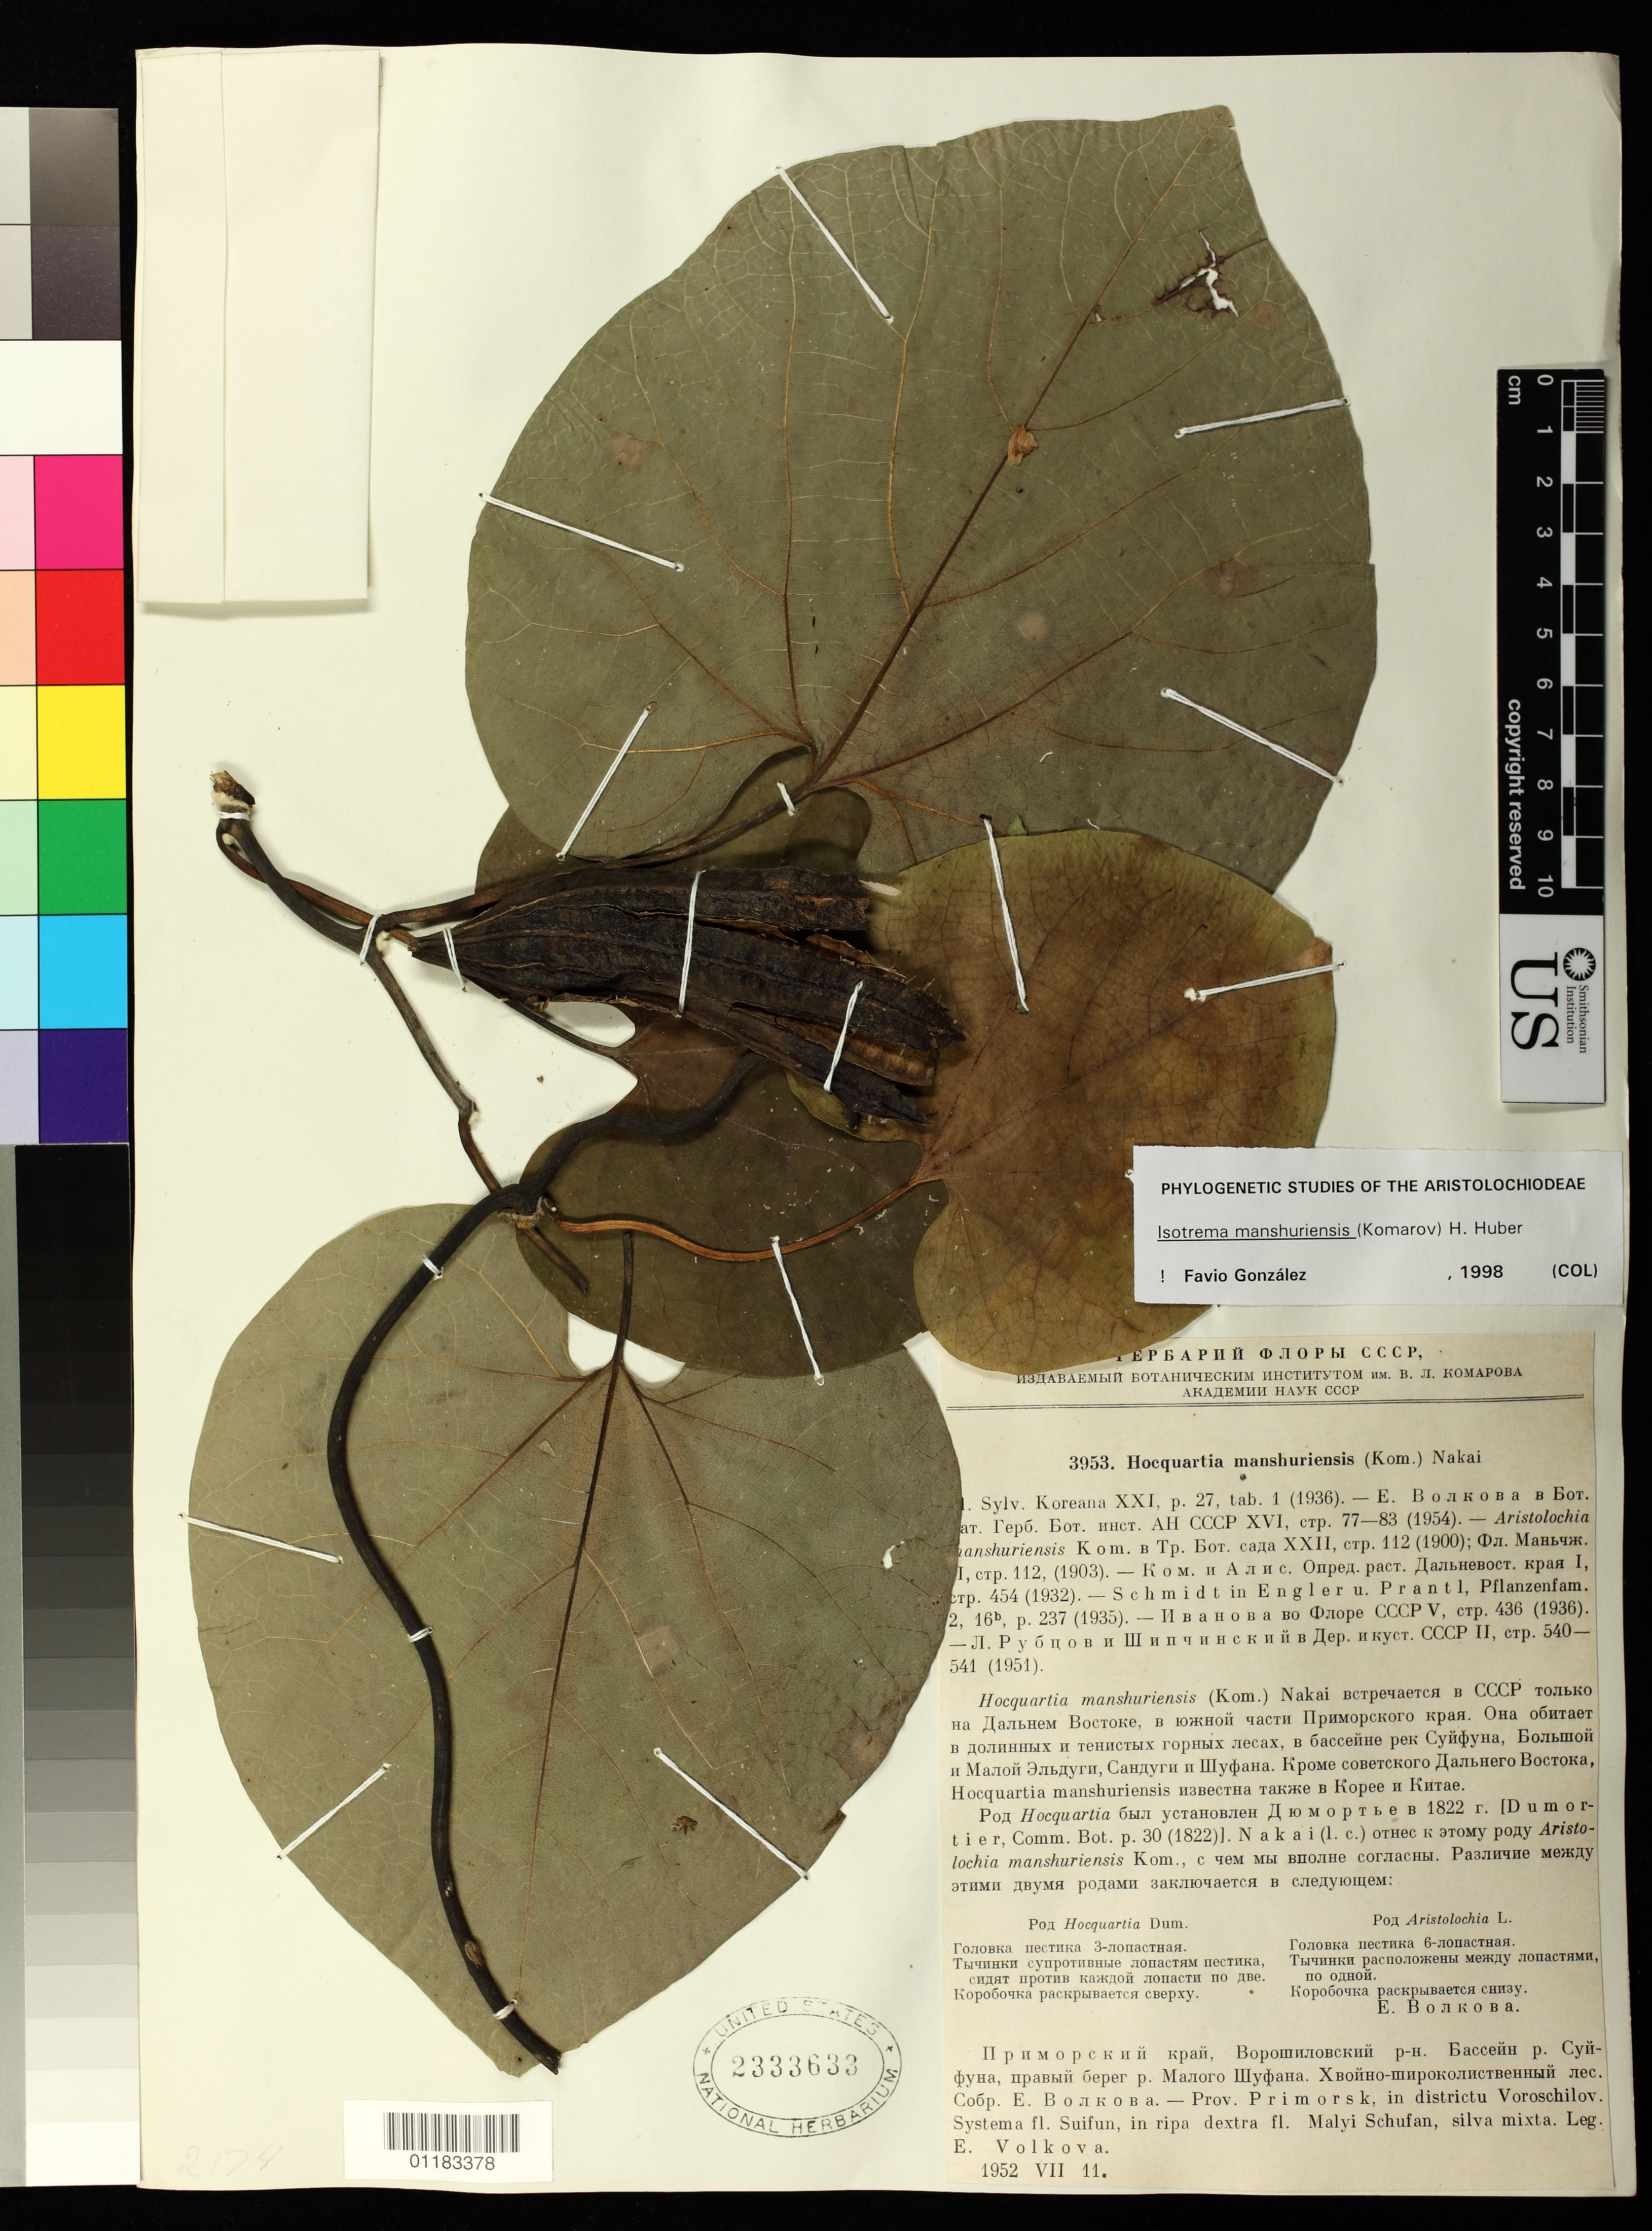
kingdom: Plantae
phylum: Tracheophyta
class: Magnoliopsida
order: Piperales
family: Aristolochiaceae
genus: Aristolochia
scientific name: Aristolochia manshuriensis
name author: Kom.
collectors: E. V. Volkova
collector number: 3953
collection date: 1952-07-11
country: Russian Federation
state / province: Primorsky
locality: in districtu Voroschilov [Stantsiya Ussuriysk]. Systema fl. Suifun [Razdolnaya River] in ripa dextra fl. Malyi Schufan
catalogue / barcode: US 2333633